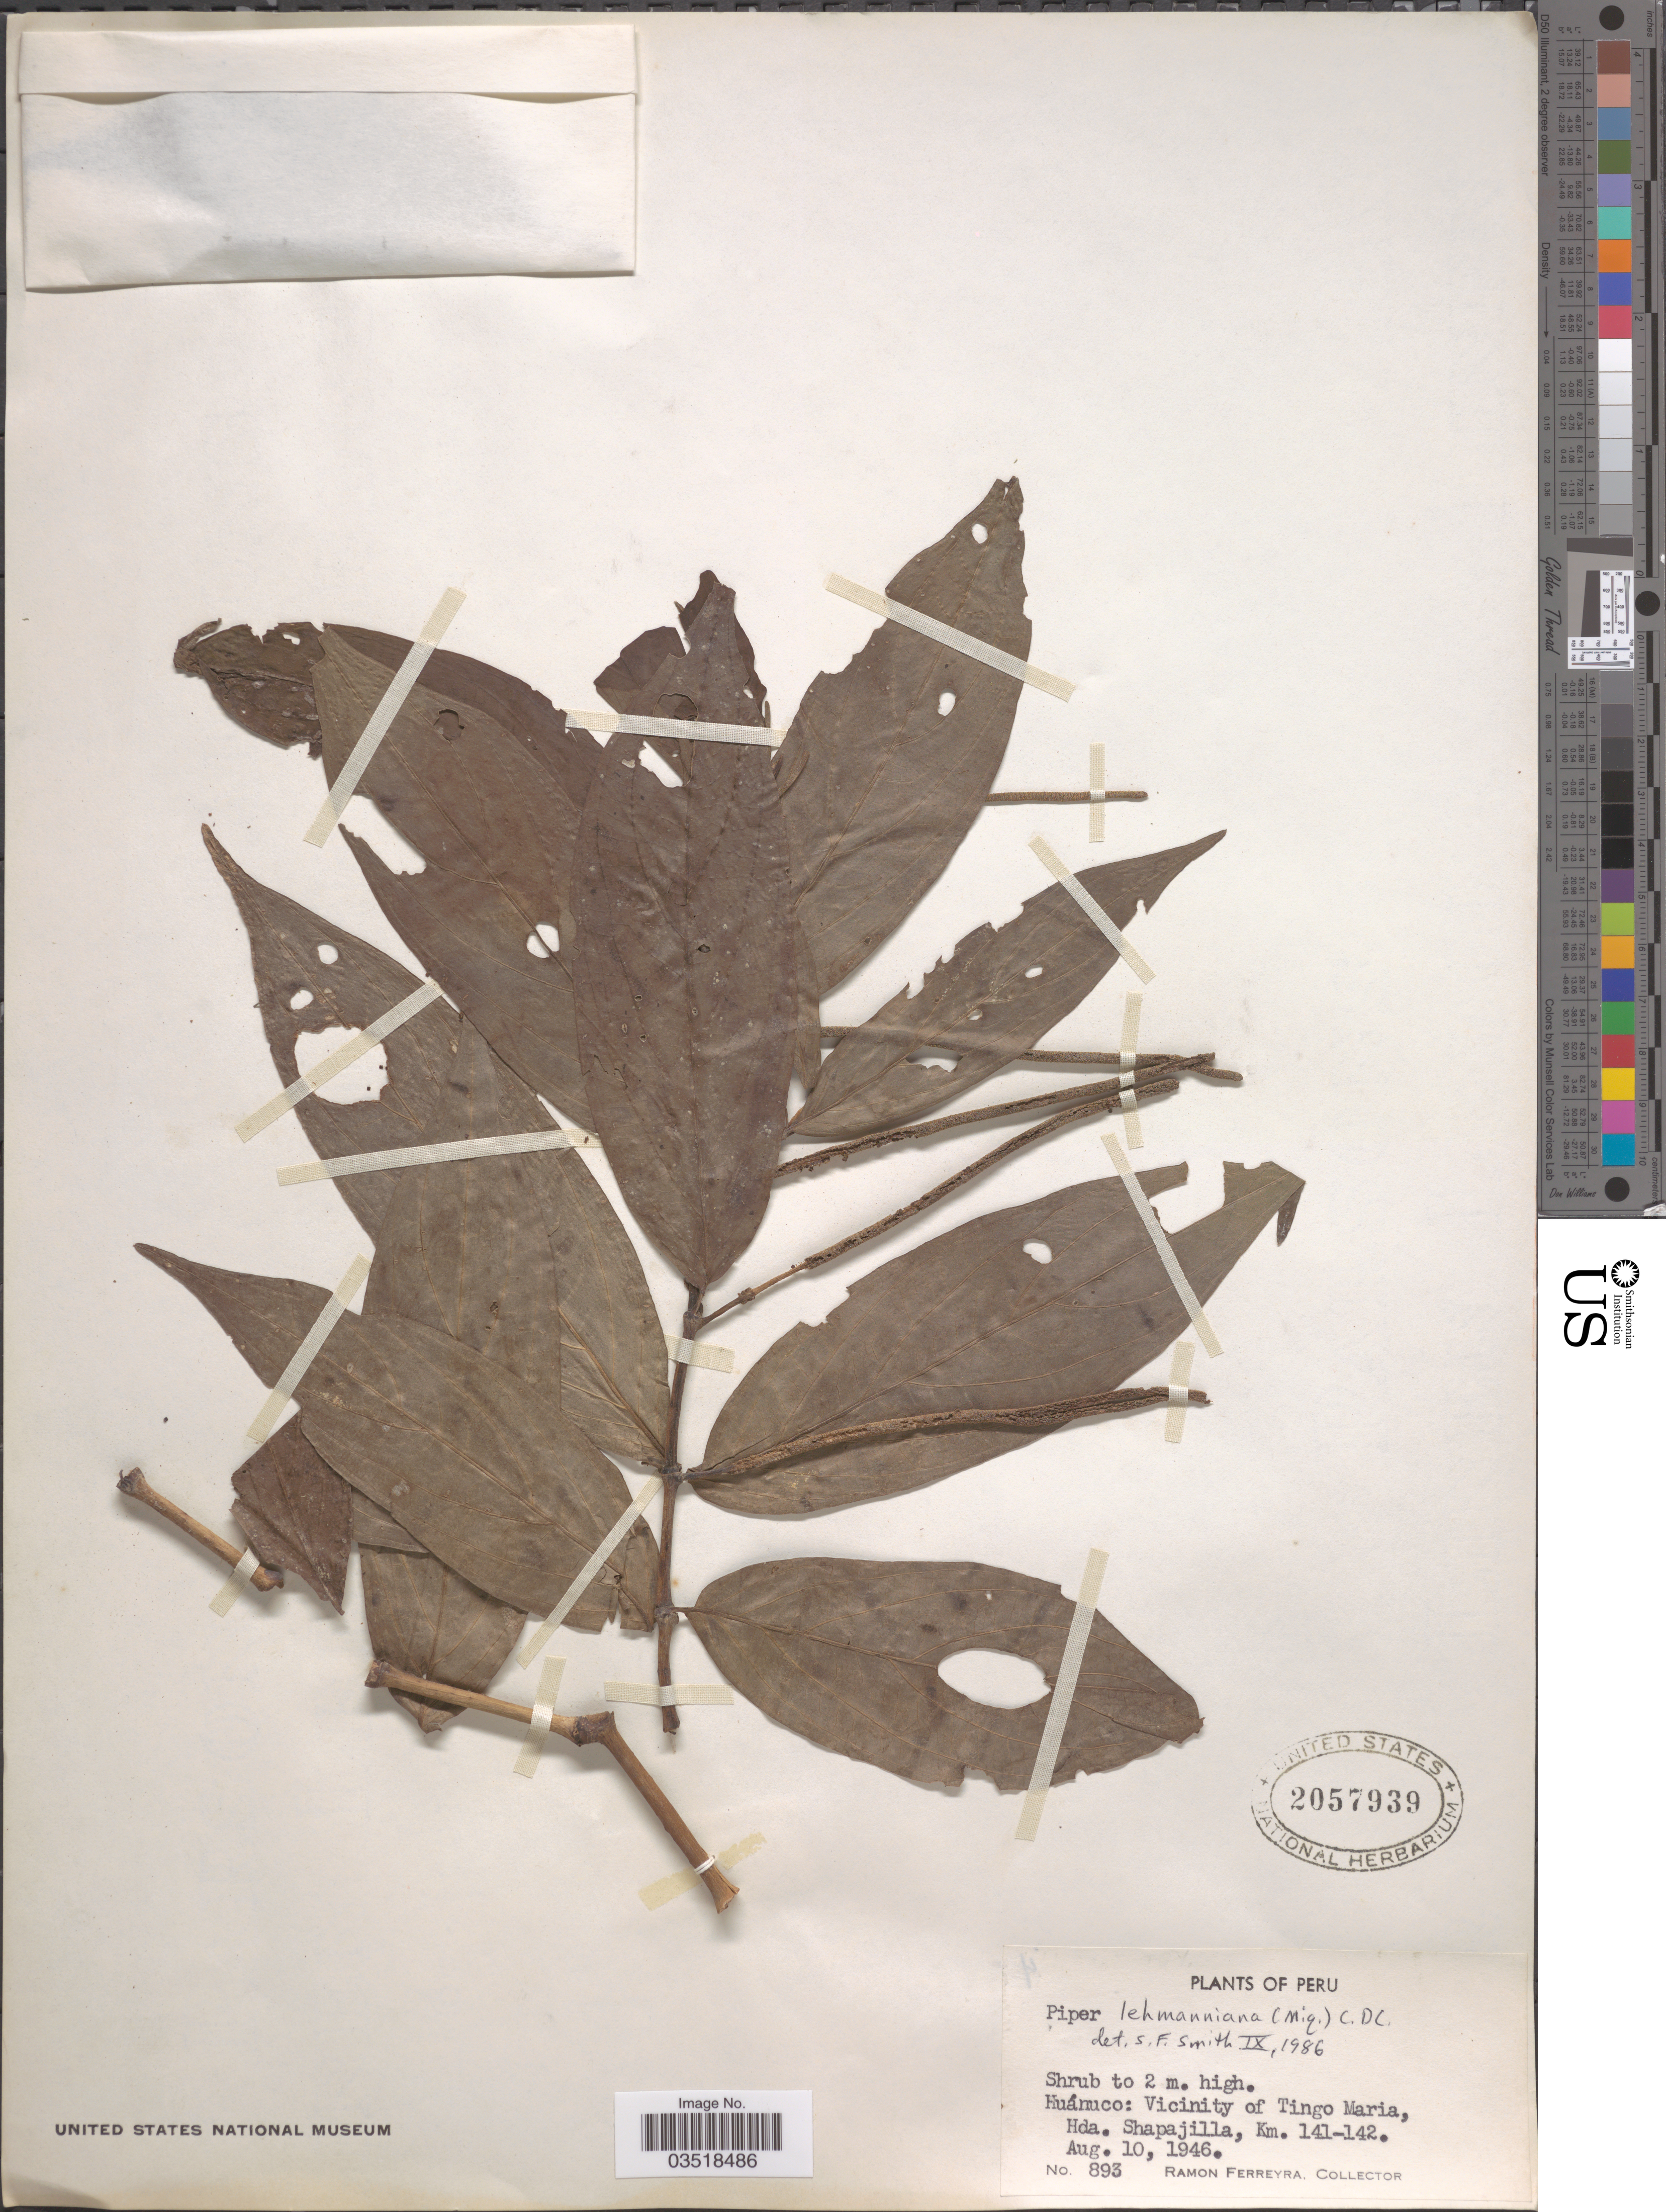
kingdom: Plantae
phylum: Tracheophyta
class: Magnoliopsida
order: Piperales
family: Piperaceae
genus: Piper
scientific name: Piper lehmannianum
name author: C. DC.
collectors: R. A. Ferreyra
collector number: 893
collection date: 1946-08-10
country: Peru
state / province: Huánuco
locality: Vicinity of Tingo Maria, Hda. Shapajilla, Km. 141-142.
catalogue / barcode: US 2057939